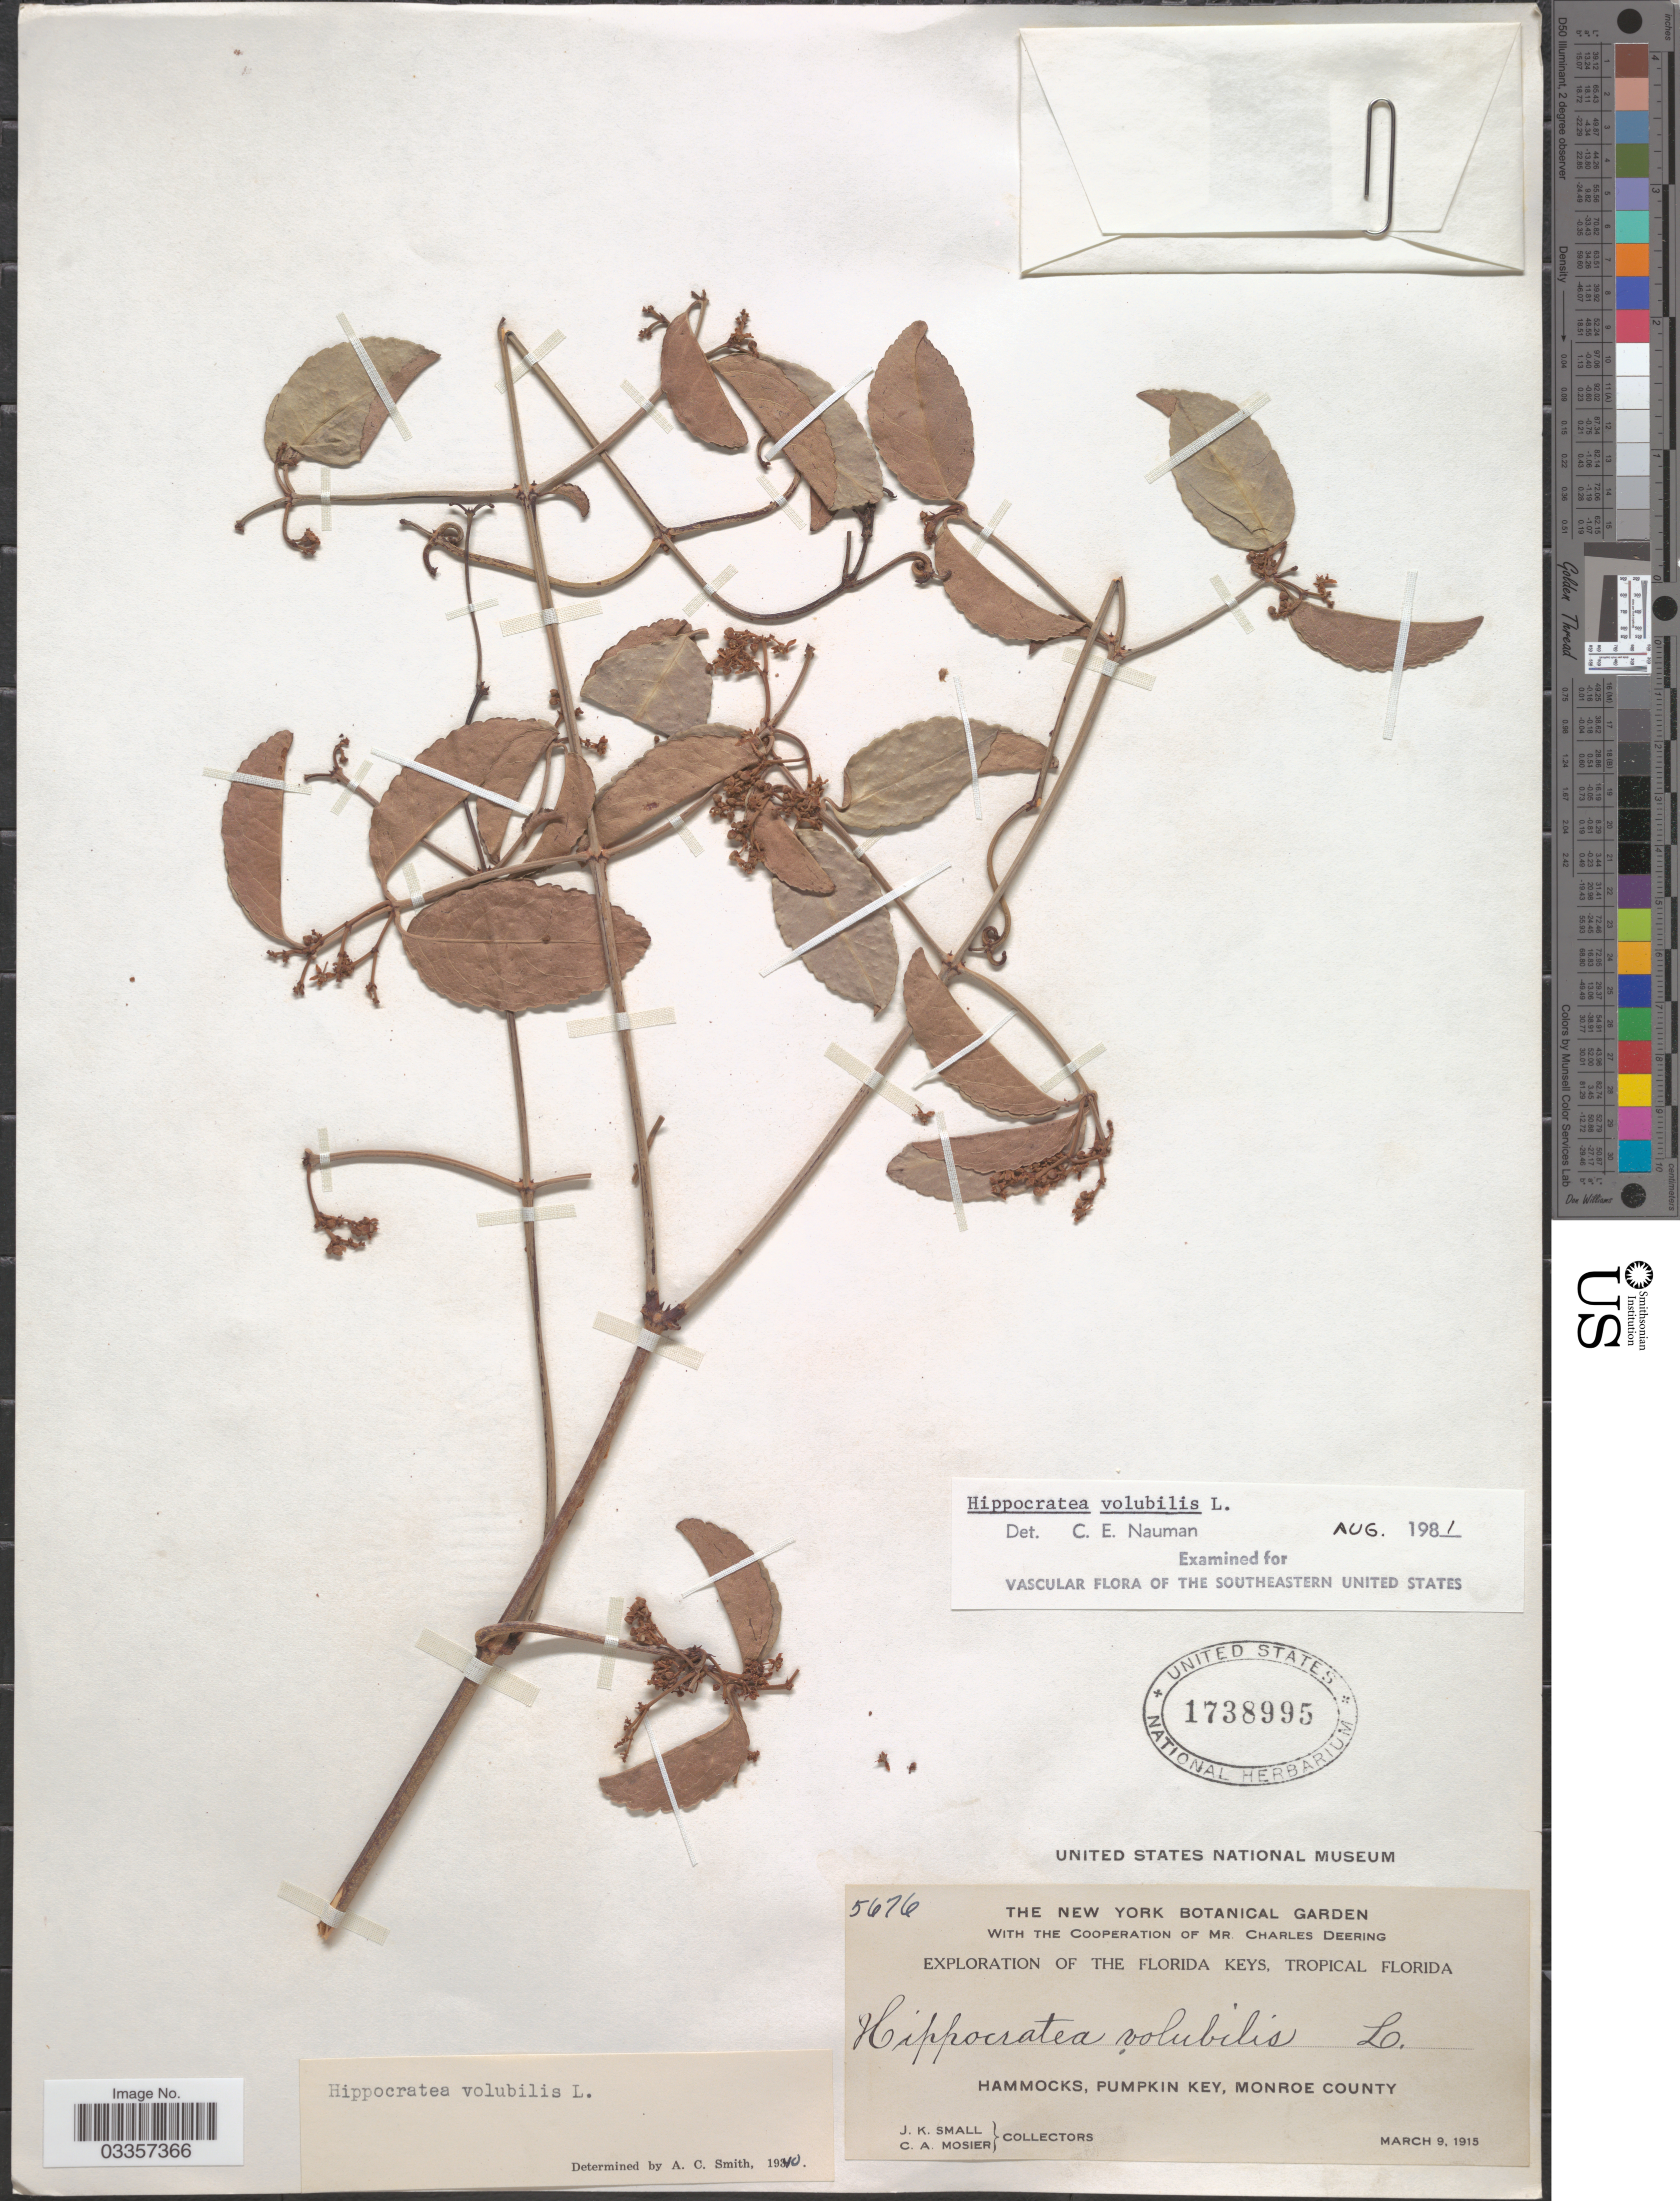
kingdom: Plantae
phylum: Tracheophyta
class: Magnoliopsida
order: Celastrales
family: Celastraceae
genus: Hippocratea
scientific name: Hippocratea volubilis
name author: L.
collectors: J. K. Small & C. A. Mosier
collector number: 5676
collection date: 1915-03-09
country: United States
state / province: Florida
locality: Florida Keys. Tropical Florida. Hammocks, Pumpkin Key, Monroe County.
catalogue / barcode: US 1738995